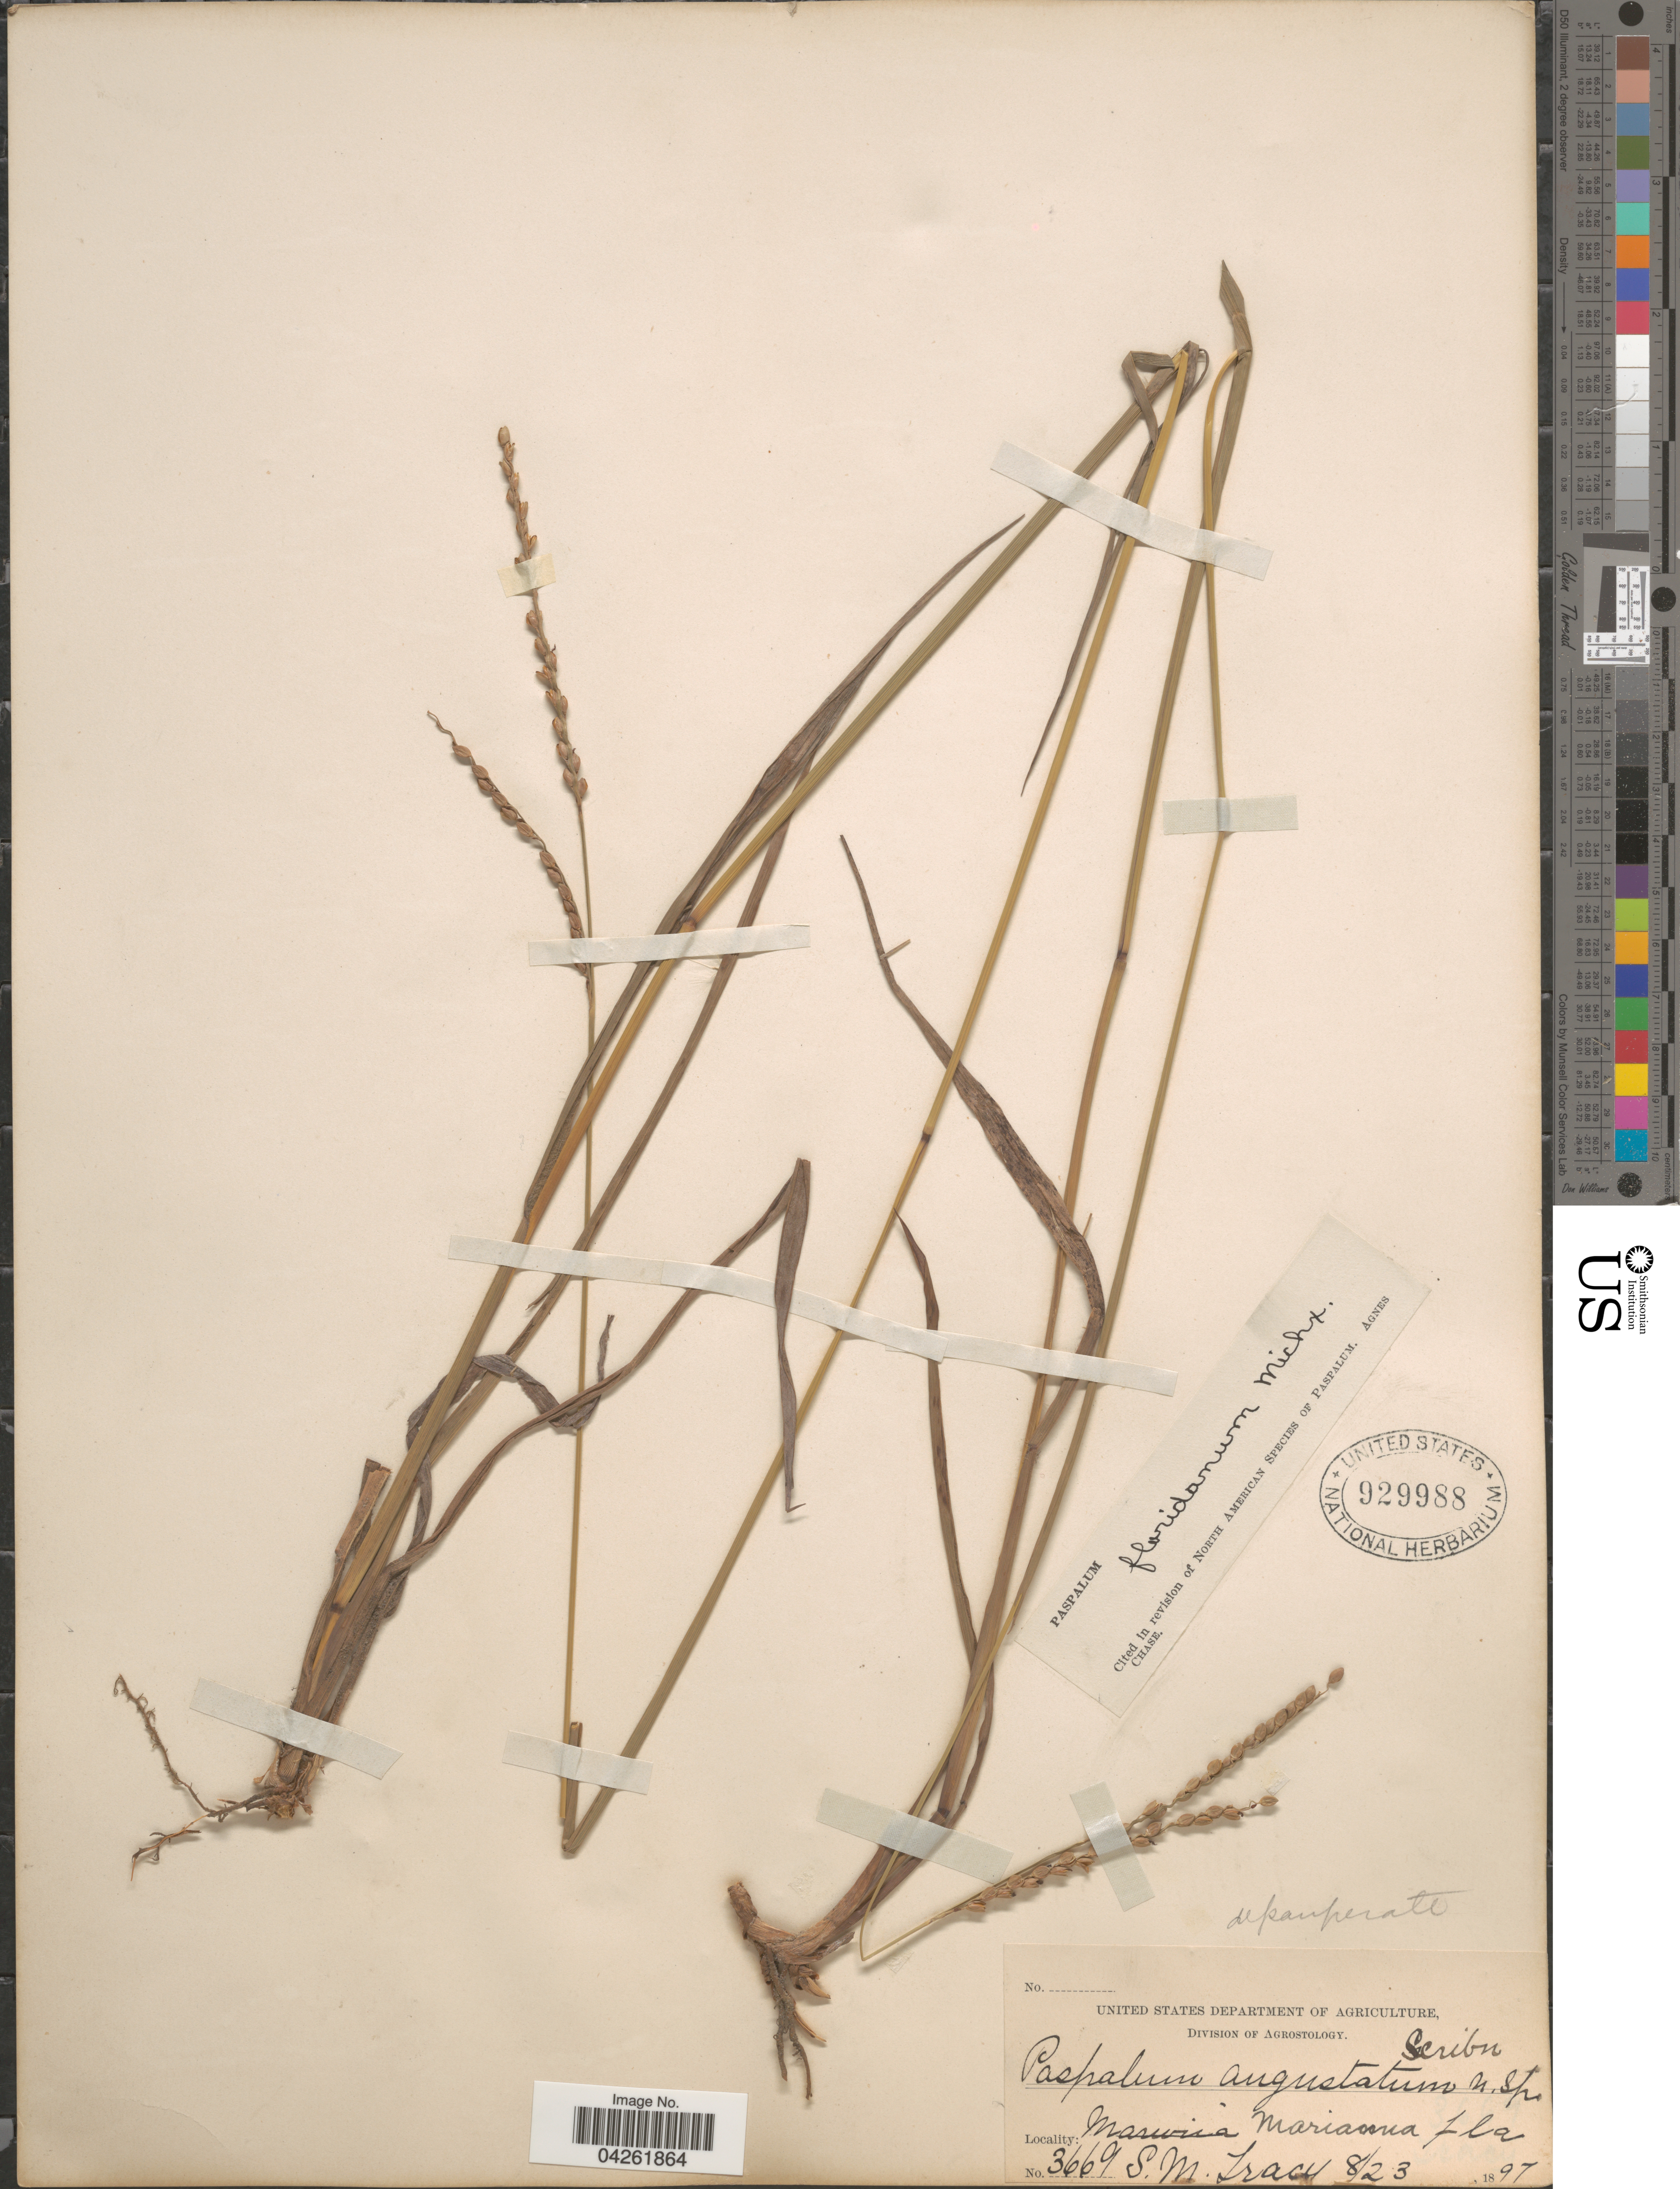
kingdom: Plantae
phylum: Tracheophyta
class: Liliopsida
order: Poales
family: Poaceae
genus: Paspalum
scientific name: Paspalum floridanum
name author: Michx.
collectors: S. M. Tracy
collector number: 3669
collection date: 1897-08-23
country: United States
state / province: Florida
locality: Marianna.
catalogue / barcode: US 929988